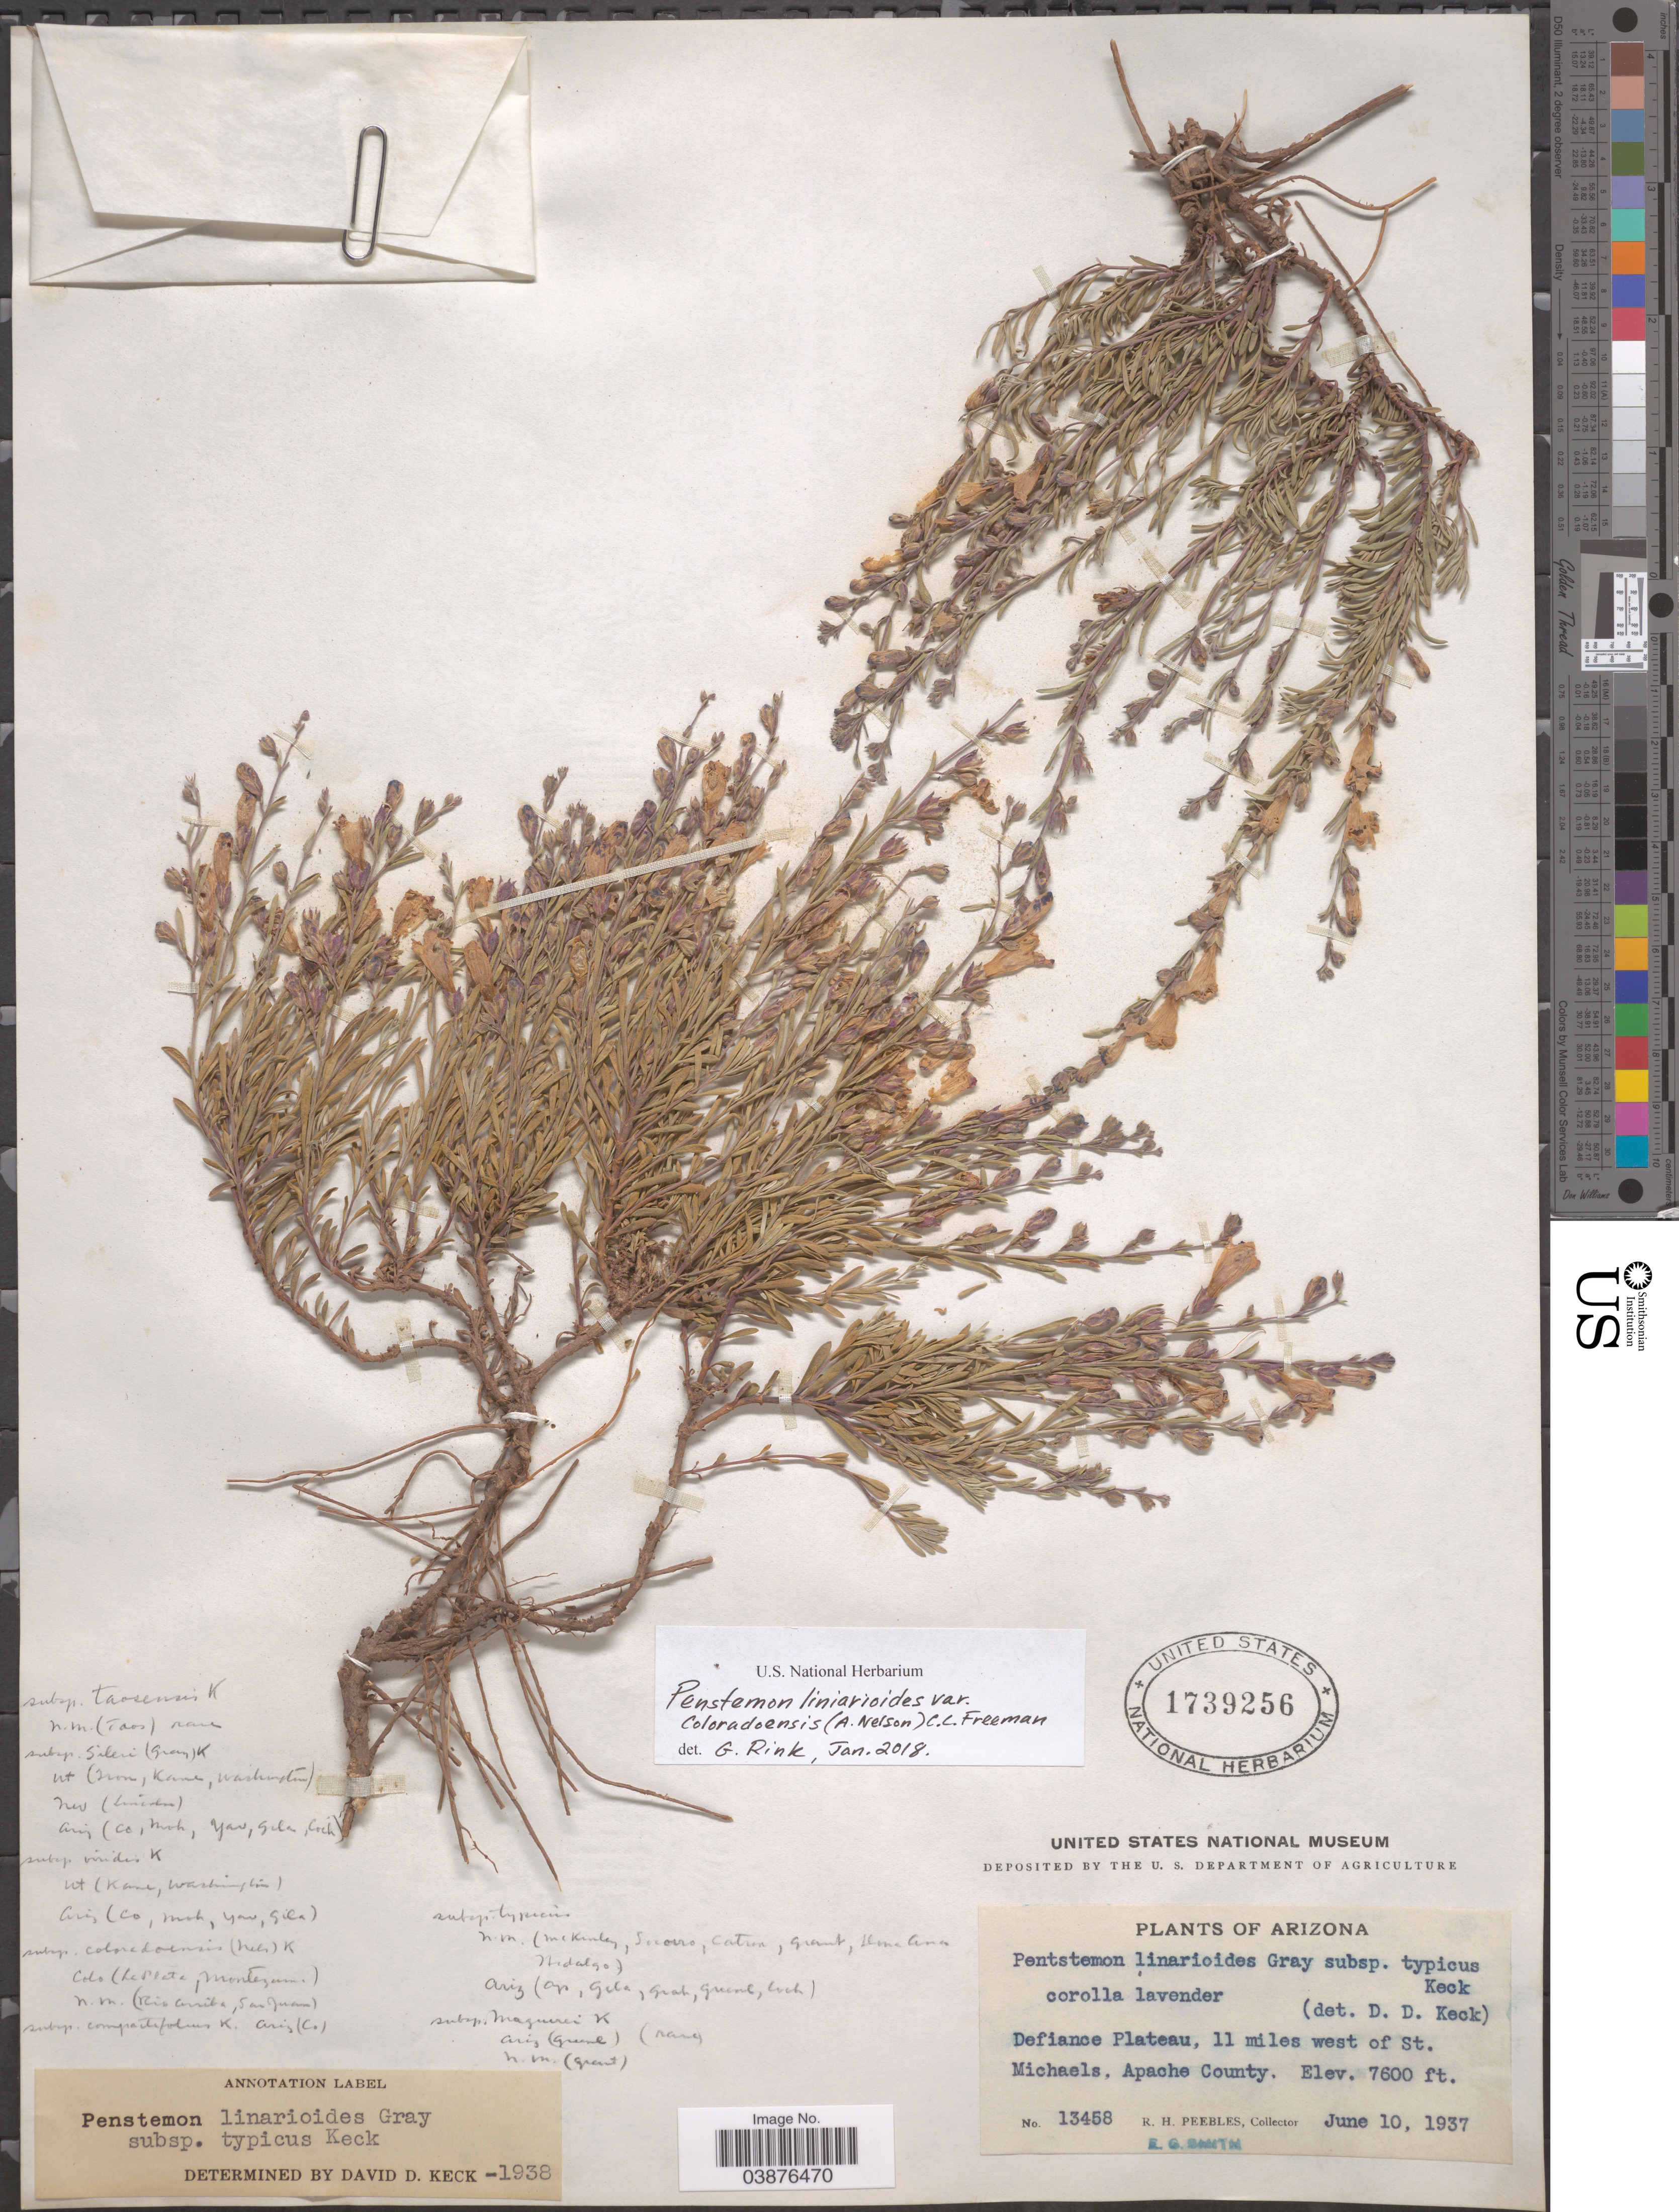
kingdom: Plantae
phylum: Tracheophyta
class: Magnoliopsida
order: Lamiales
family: Plantaginaceae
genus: Penstemon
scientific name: Penstemon linarioides subsp. coloradoensis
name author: (A. Nelson) D.D. Keck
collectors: R. H. Peebles & E. G. Smith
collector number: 13458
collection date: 1937-06-10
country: United States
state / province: Arizona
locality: Defiance Plateau, 11 miles west of St. Michaels, Apache County.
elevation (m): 2316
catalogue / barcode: US 1739256